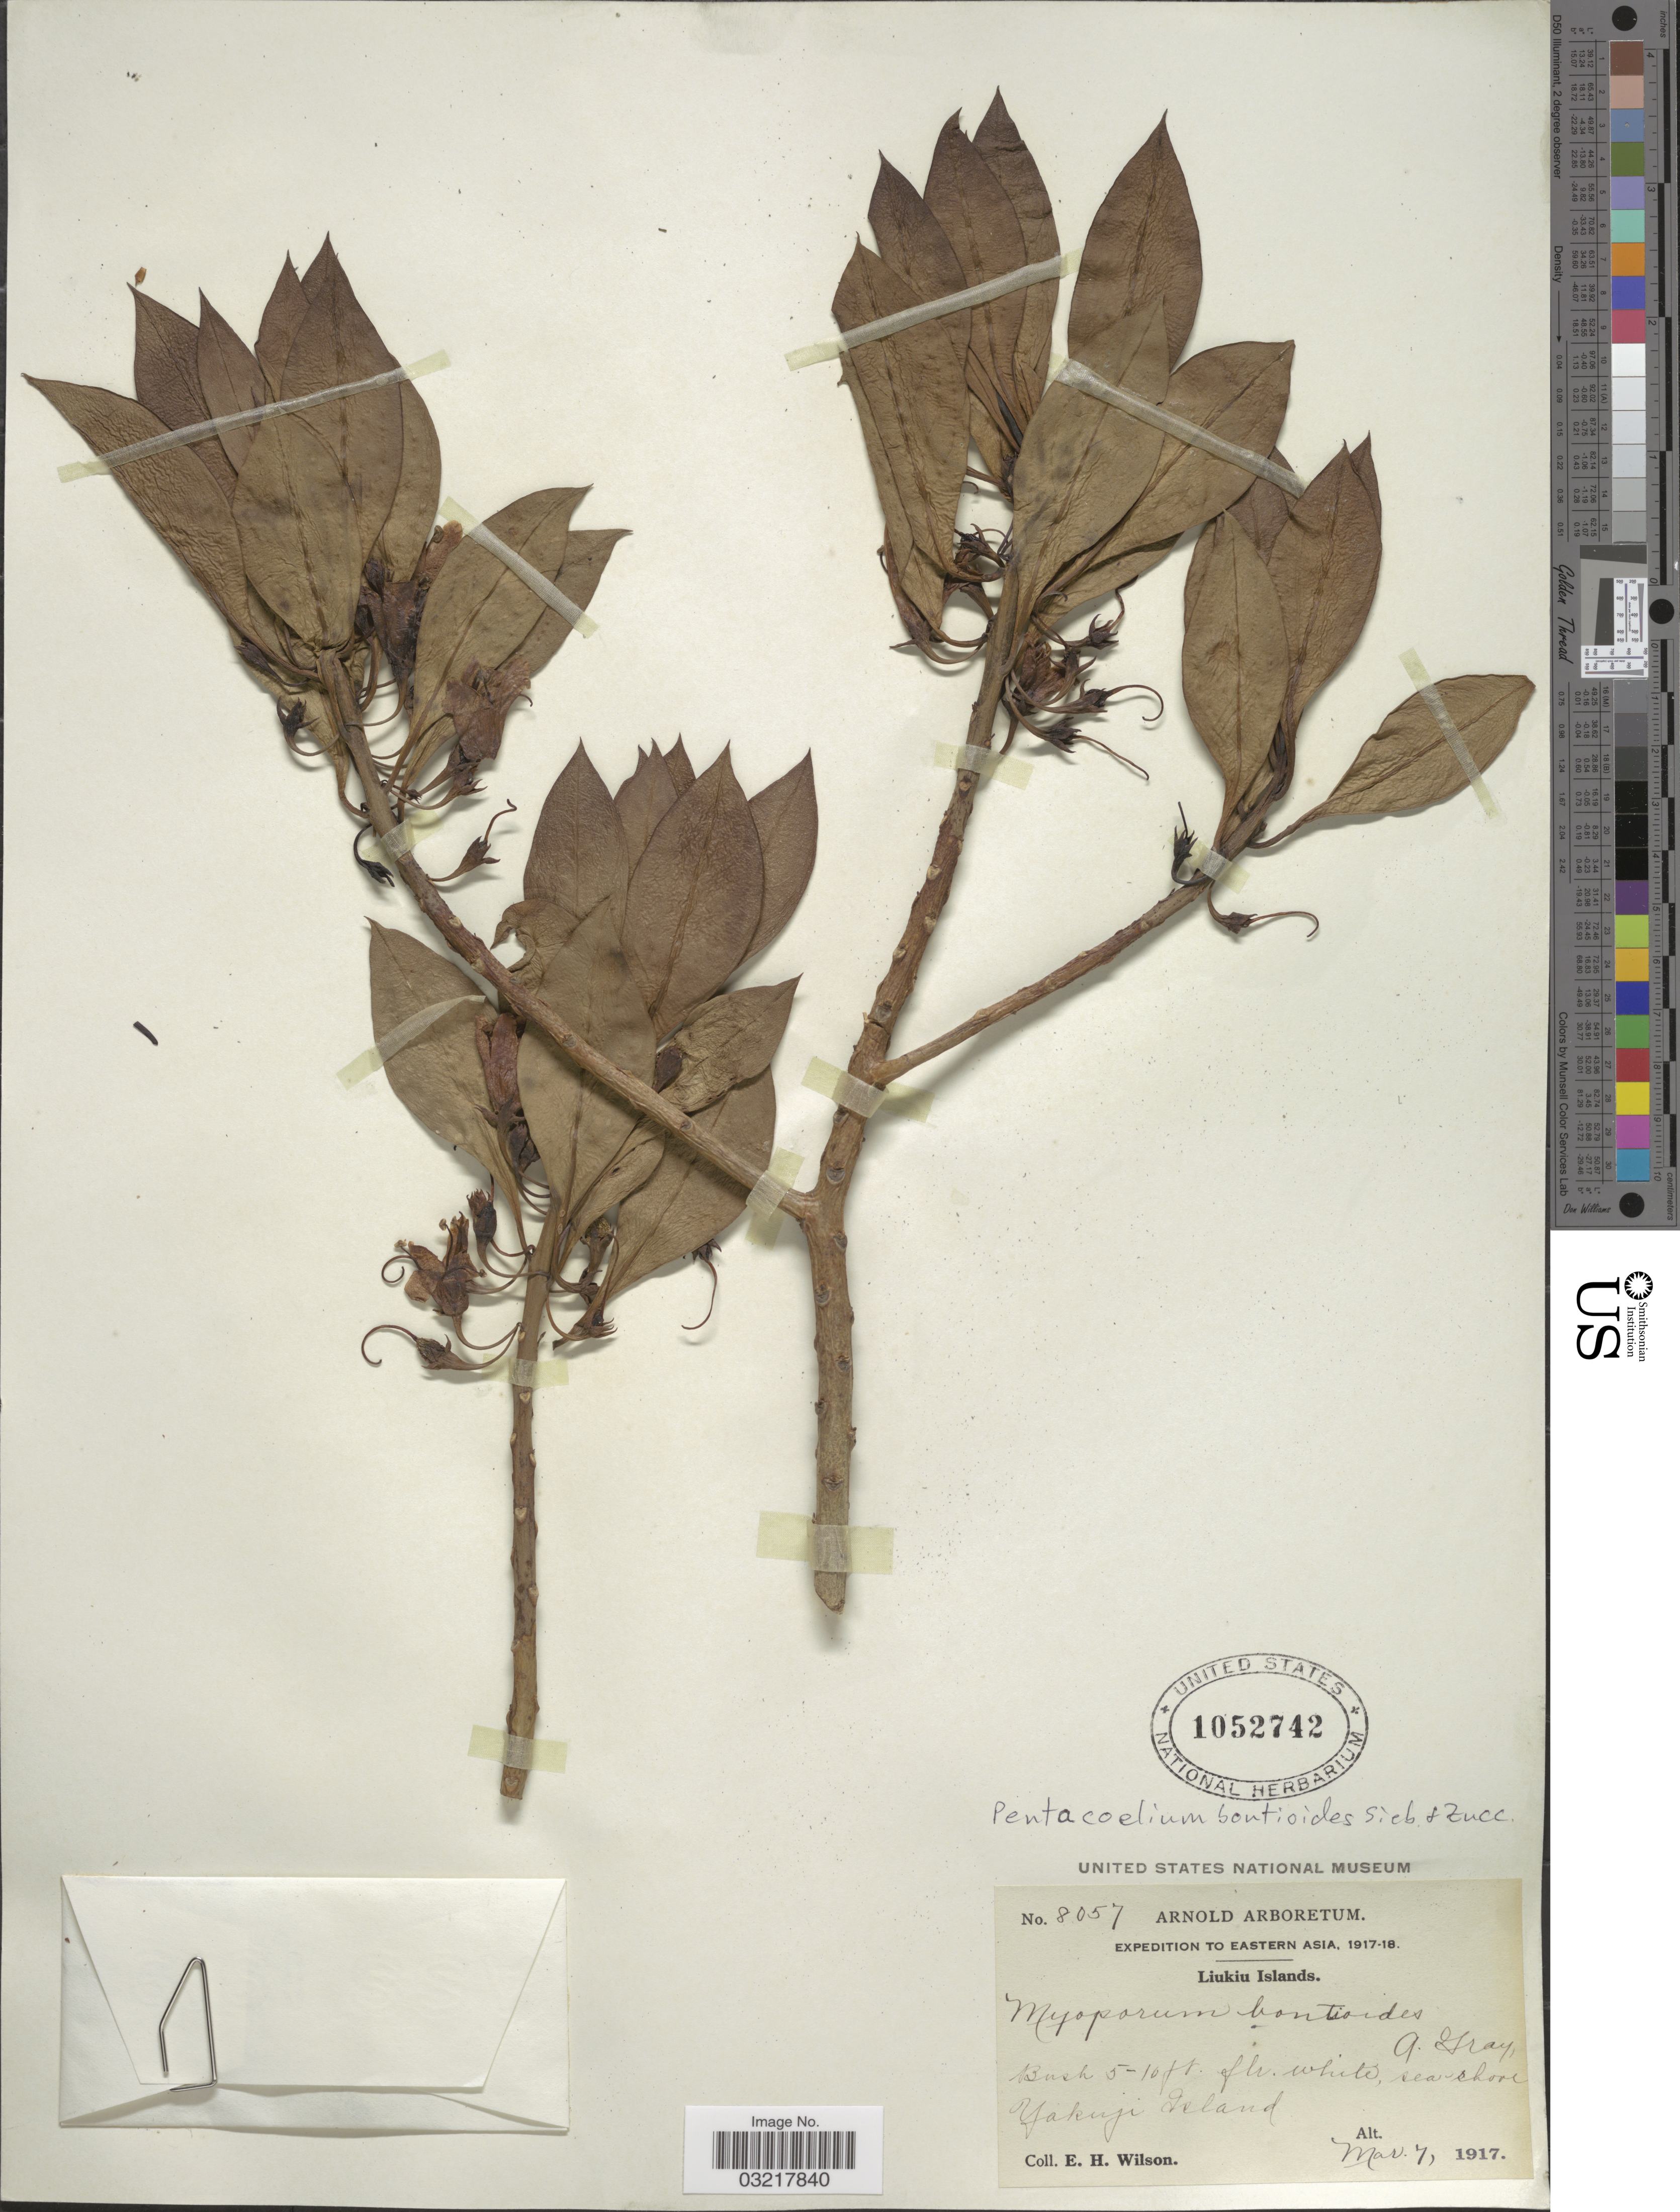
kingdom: Plantae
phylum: Tracheophyta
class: Magnoliopsida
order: Lamiales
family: Scrophulariaceae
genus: Pentacoelium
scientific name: Pentacoelium bontioides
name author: Siebold & Zucc.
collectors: E. Wilson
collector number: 8057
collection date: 1917-03-07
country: Japan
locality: Eastern Asia. Liukiu Islands. Yakuji Island.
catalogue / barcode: US 1052742